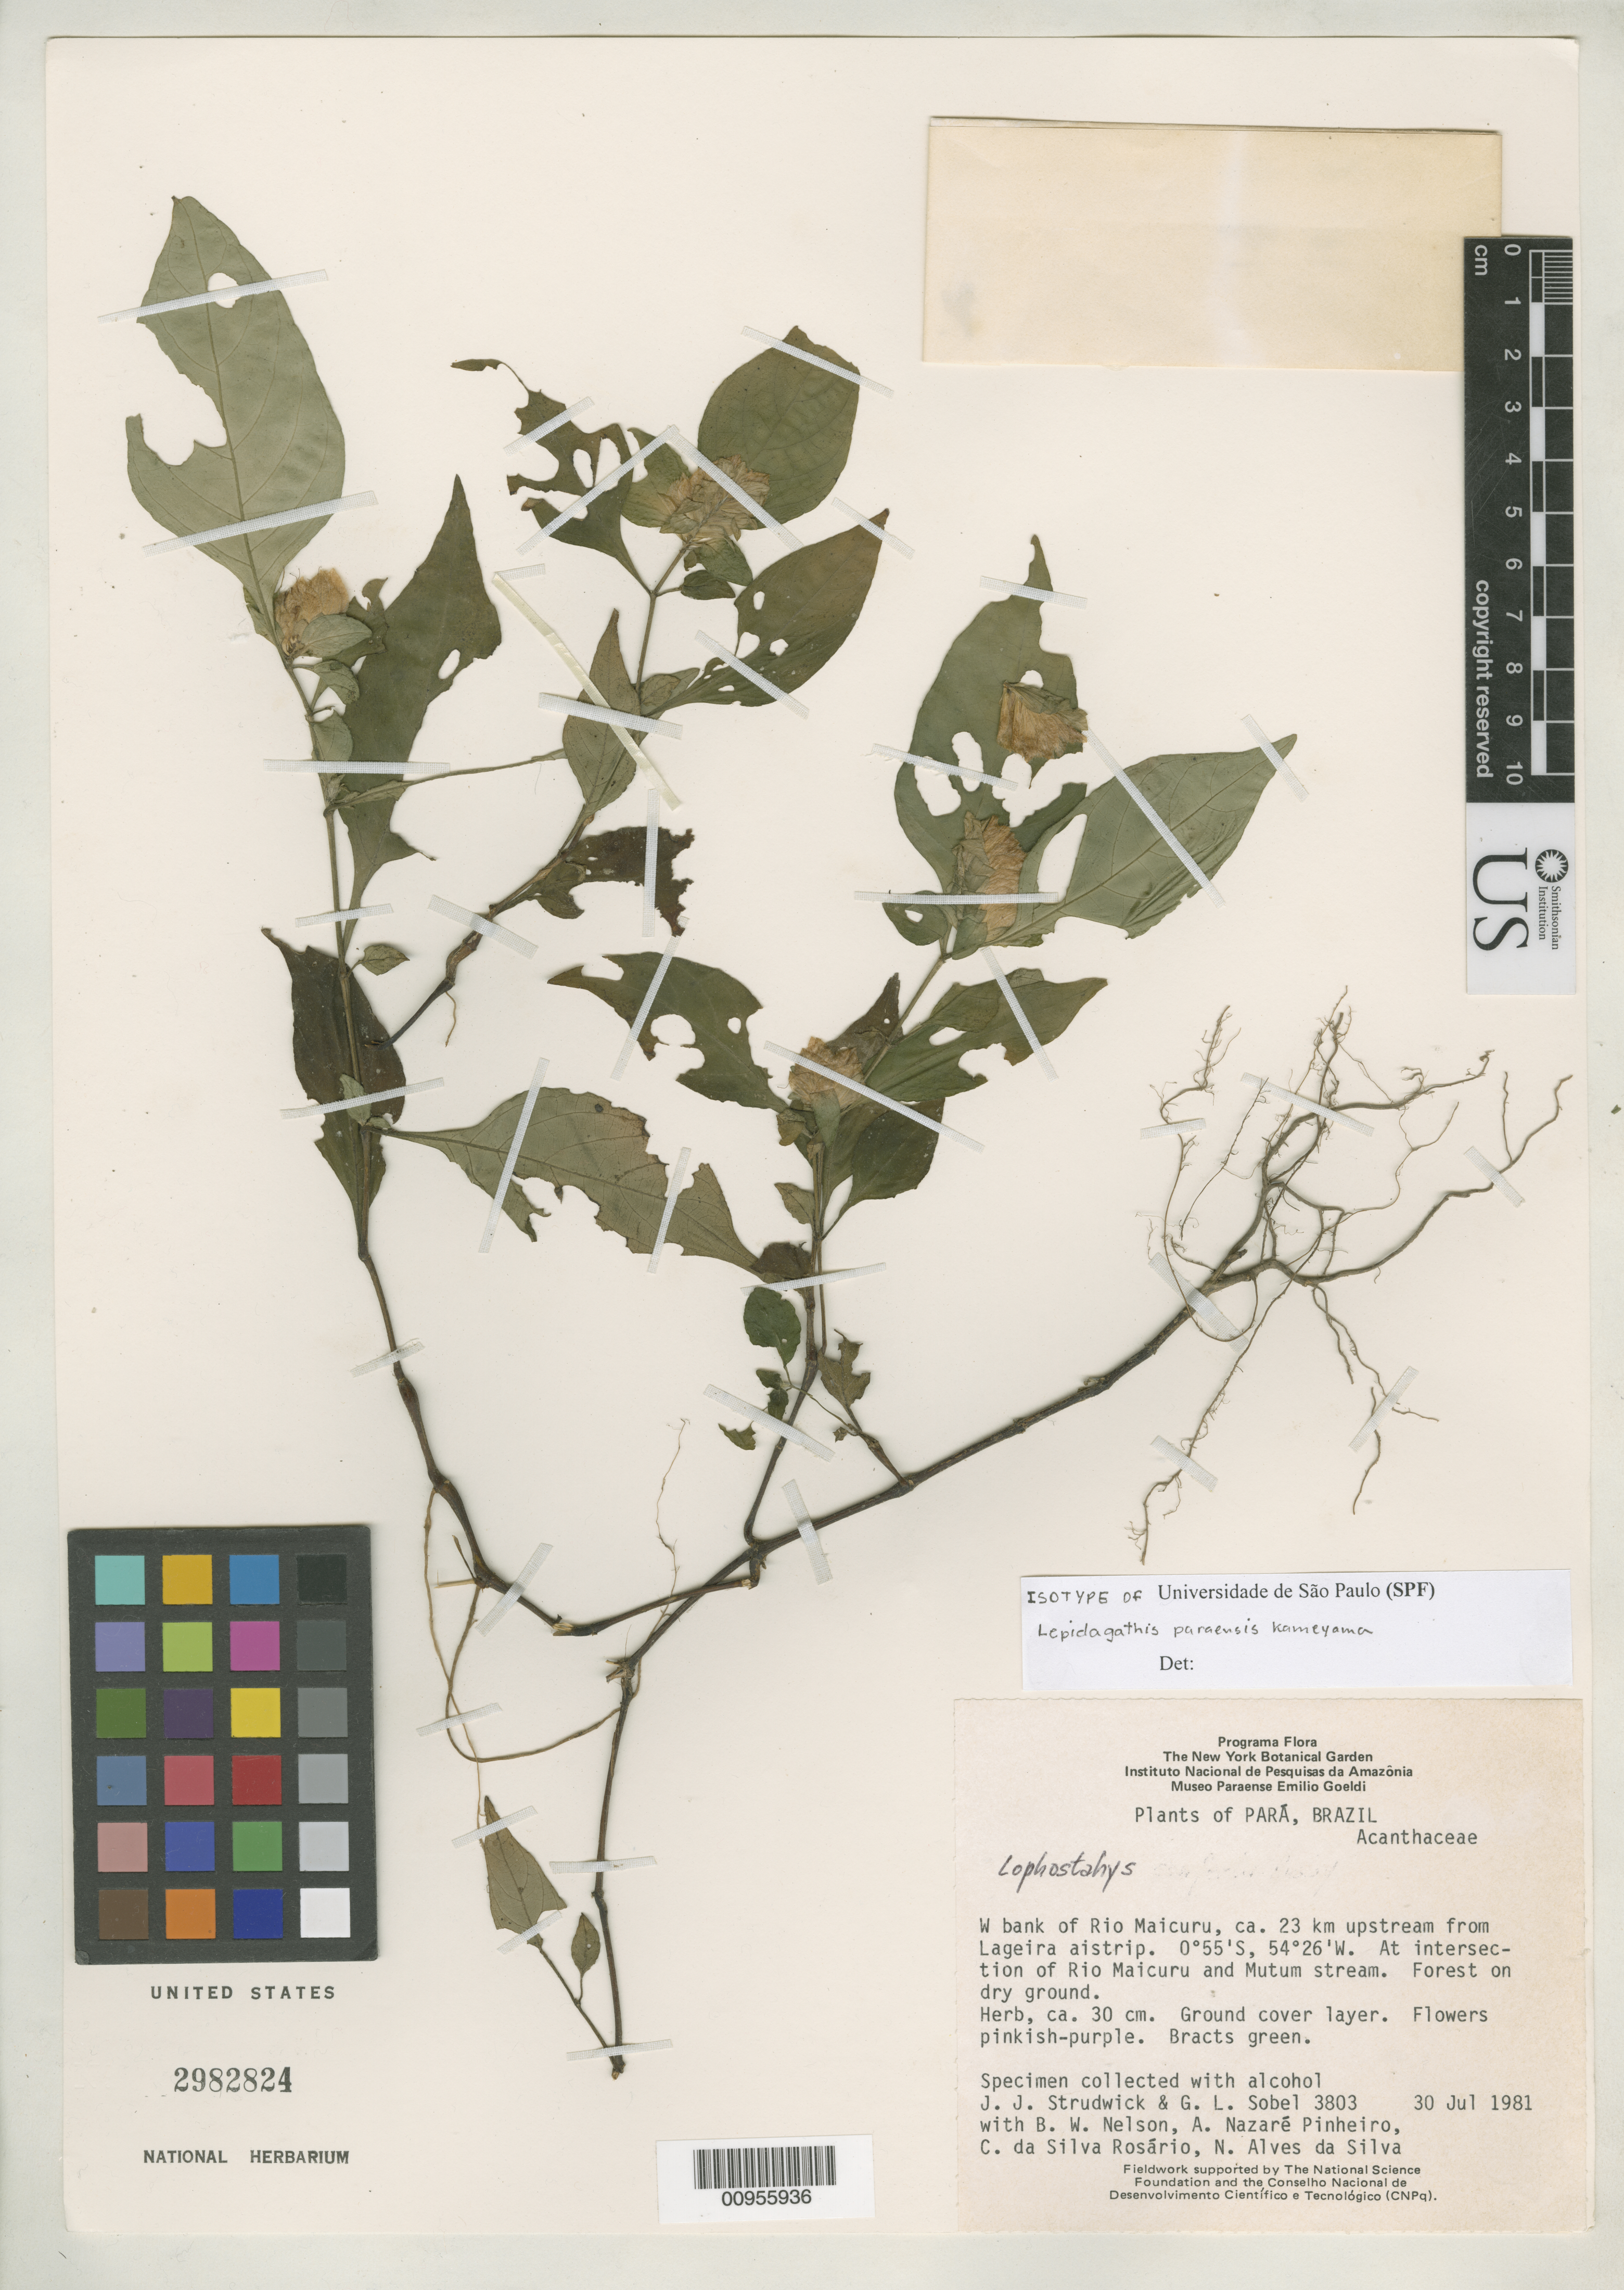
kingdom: Plantae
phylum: Tracheophyta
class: Magnoliopsida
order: Lamiales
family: Acanthaceae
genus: Lepidagathis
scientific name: Lepidagathis paraensis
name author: Kameyama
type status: Isotype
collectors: J. J. Strudwick & et al.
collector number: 3803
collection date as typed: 30 Jul 1981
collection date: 1981-07-30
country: Brazil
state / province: Pará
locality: W bank of Rio Maicuru, ca. 23 km upstream from Lageira airstrip. At intersection of Rio Maicuru and Mutum stream.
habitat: Forest on dry ground.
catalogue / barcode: US 2982824